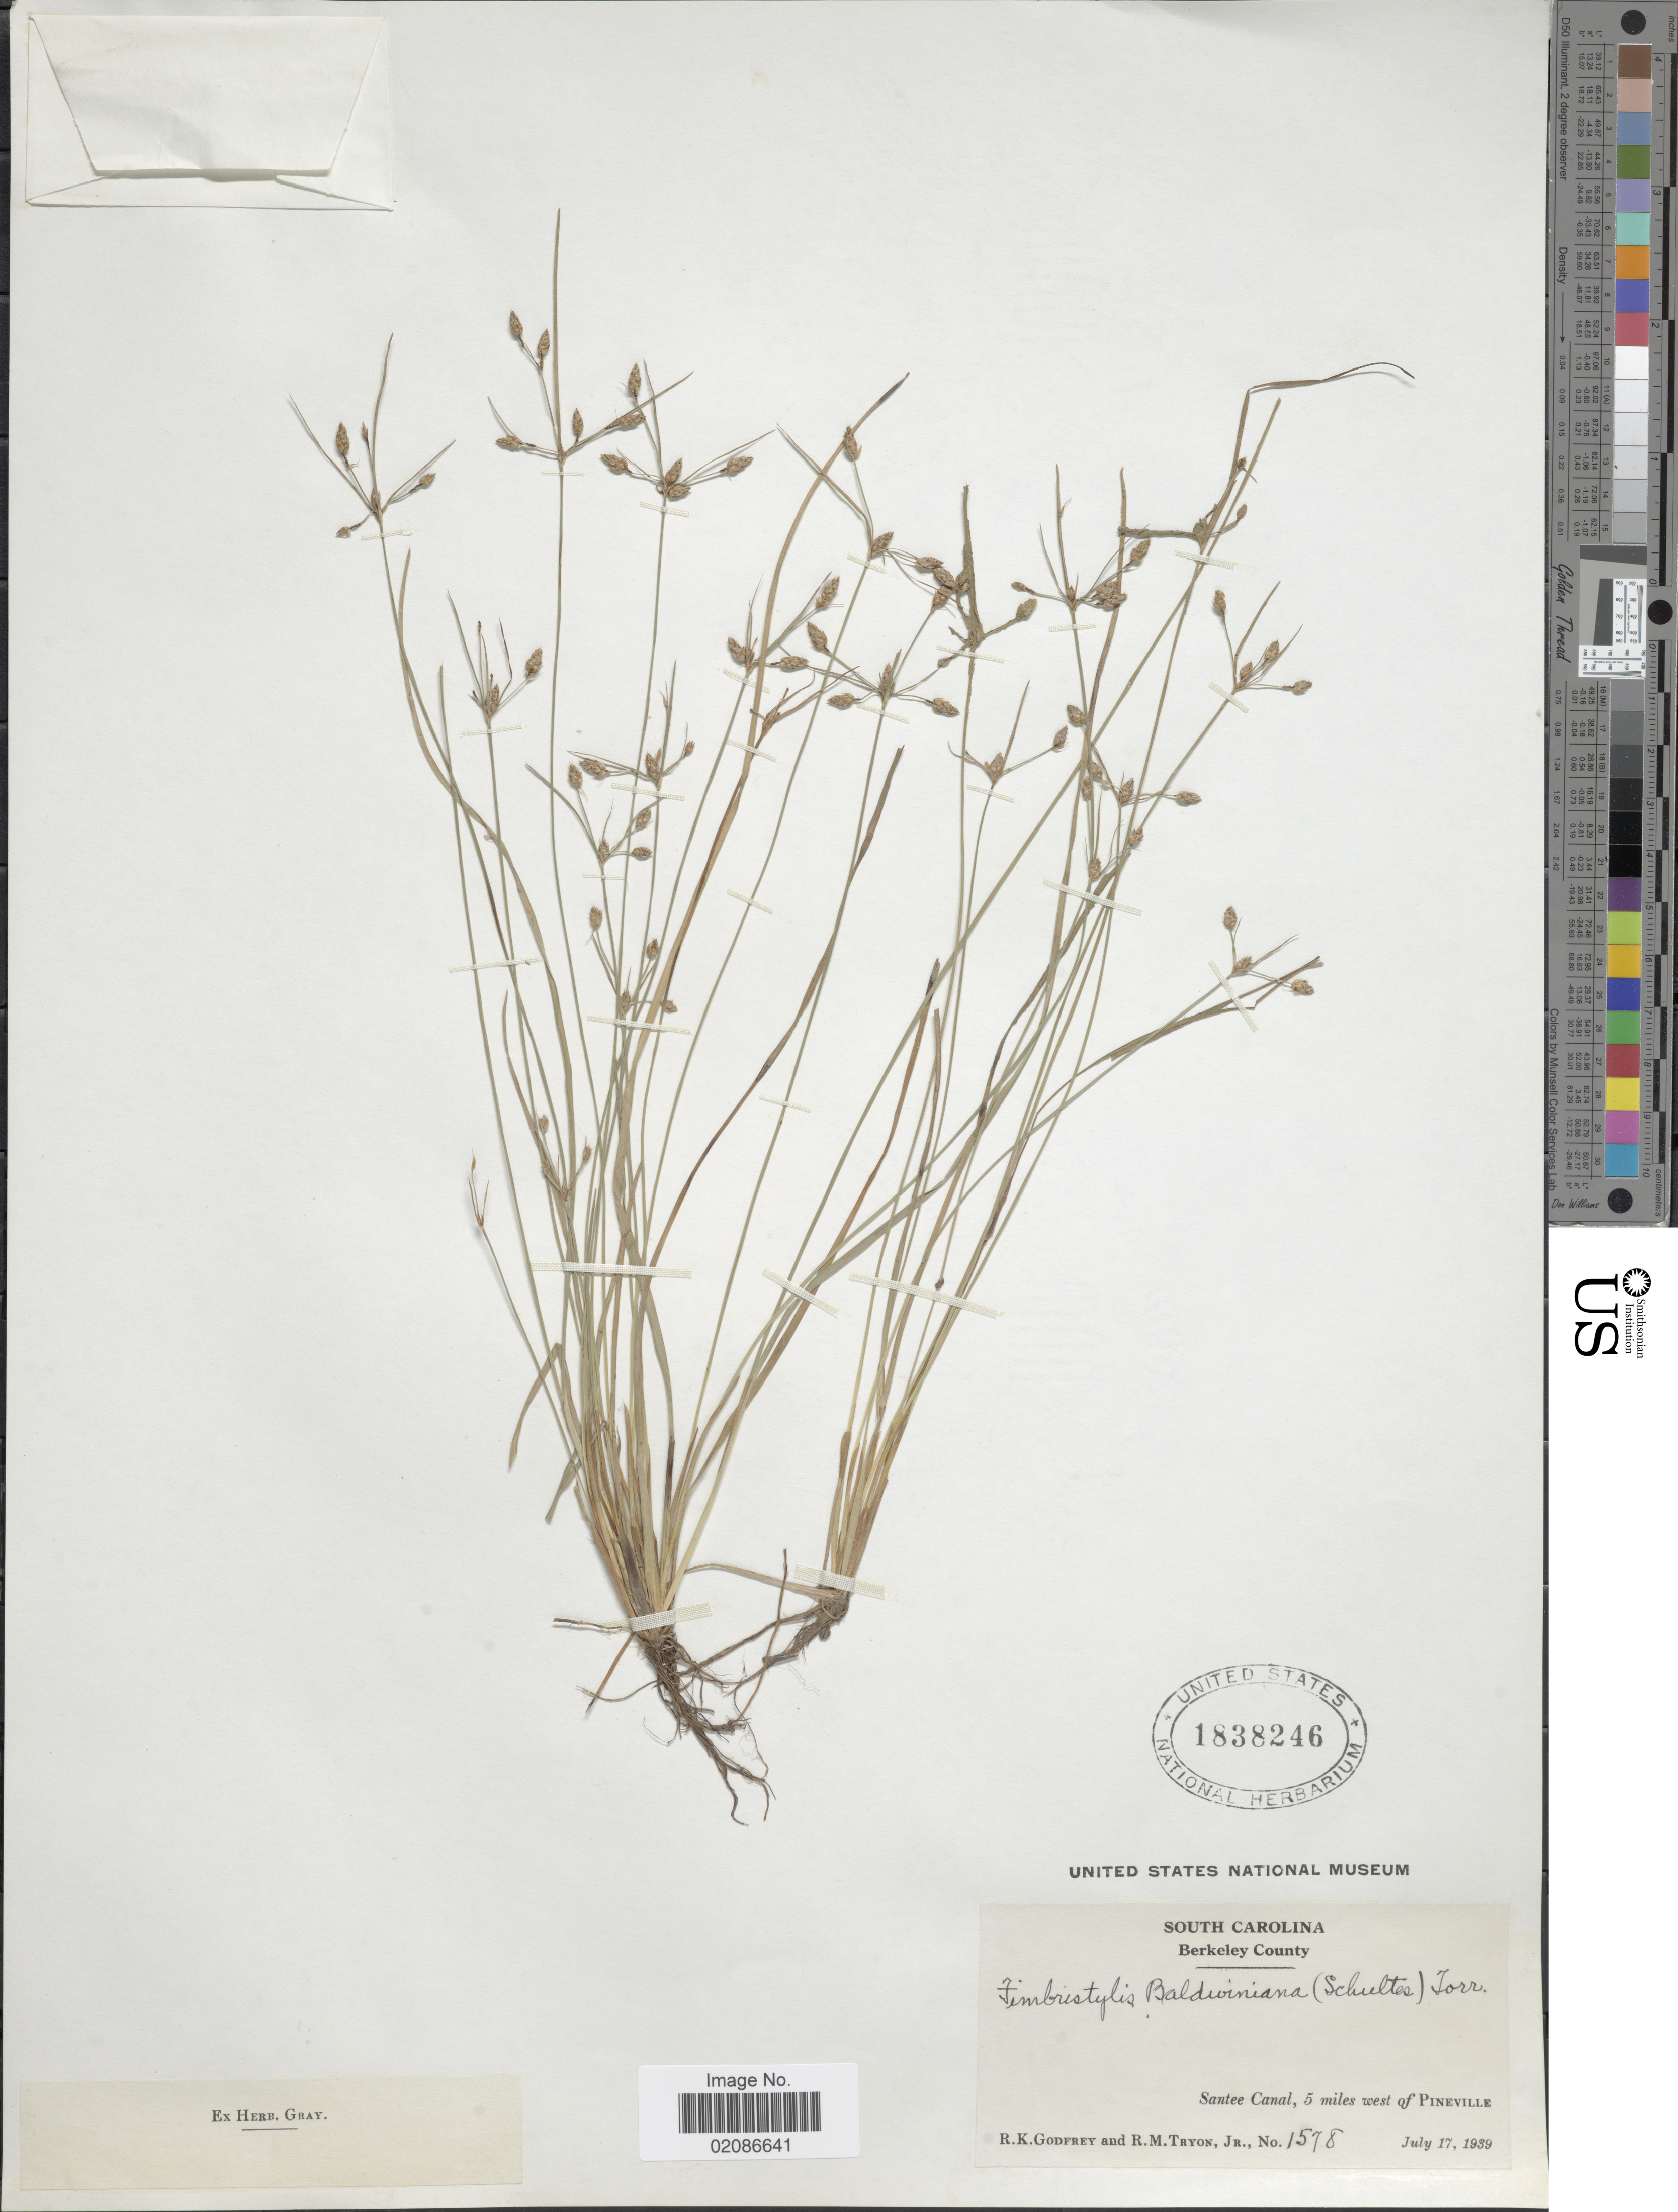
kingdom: Plantae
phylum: Tracheophyta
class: Liliopsida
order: Poales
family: Cyperaceae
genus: Fimbristylis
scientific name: Fimbristylis dichotoma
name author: (L.) Vahl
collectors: R. K. Godfrey & R. M. Tryon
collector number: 1578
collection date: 1939-07-17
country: United States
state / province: South Carolina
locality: Berkeley County. Santee Canal, 5 miles west of Pineville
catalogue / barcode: US 1838246